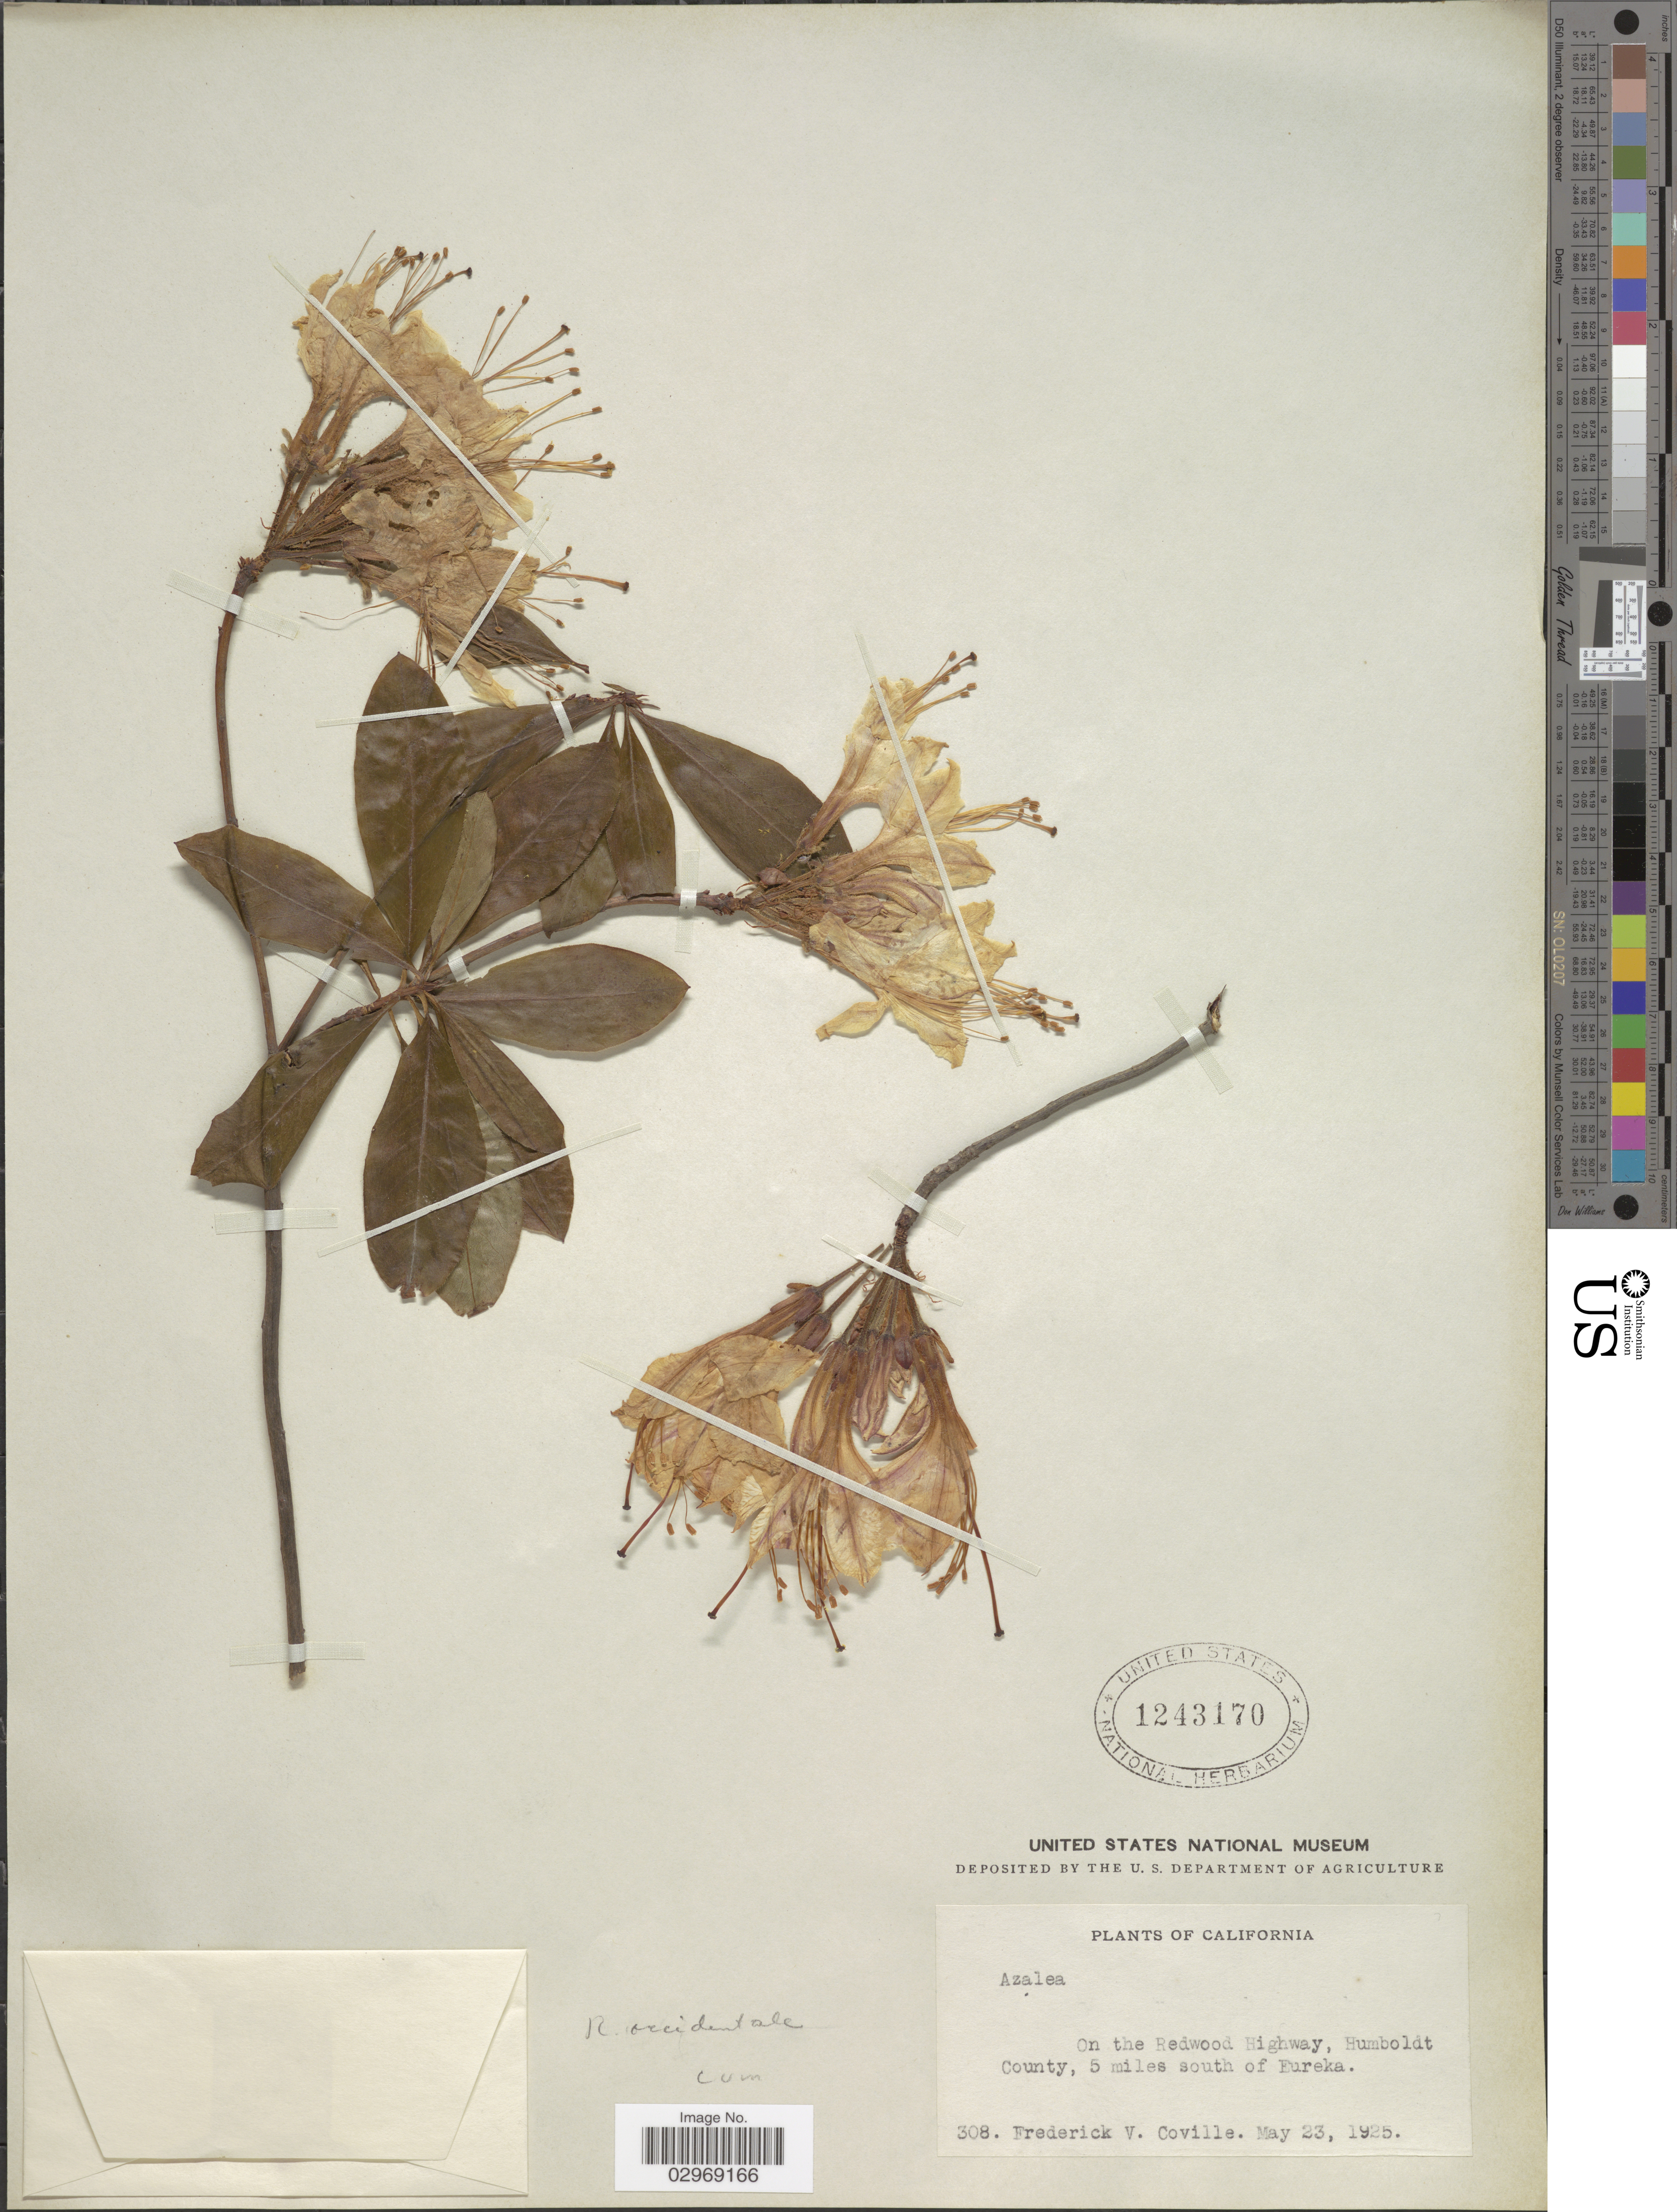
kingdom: Plantae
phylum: Tracheophyta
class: Magnoliopsida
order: Ericales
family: Ericaceae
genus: Rhododendron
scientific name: Rhododendron occidentale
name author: (Torr. & A. Gray) A. Gray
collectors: F. V. Coville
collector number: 308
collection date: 1925-05-23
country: United States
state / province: California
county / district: Humboldt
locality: On the Redwood Highway, Humboldt County, 5 miles south of Fureka.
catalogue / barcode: US 1243170